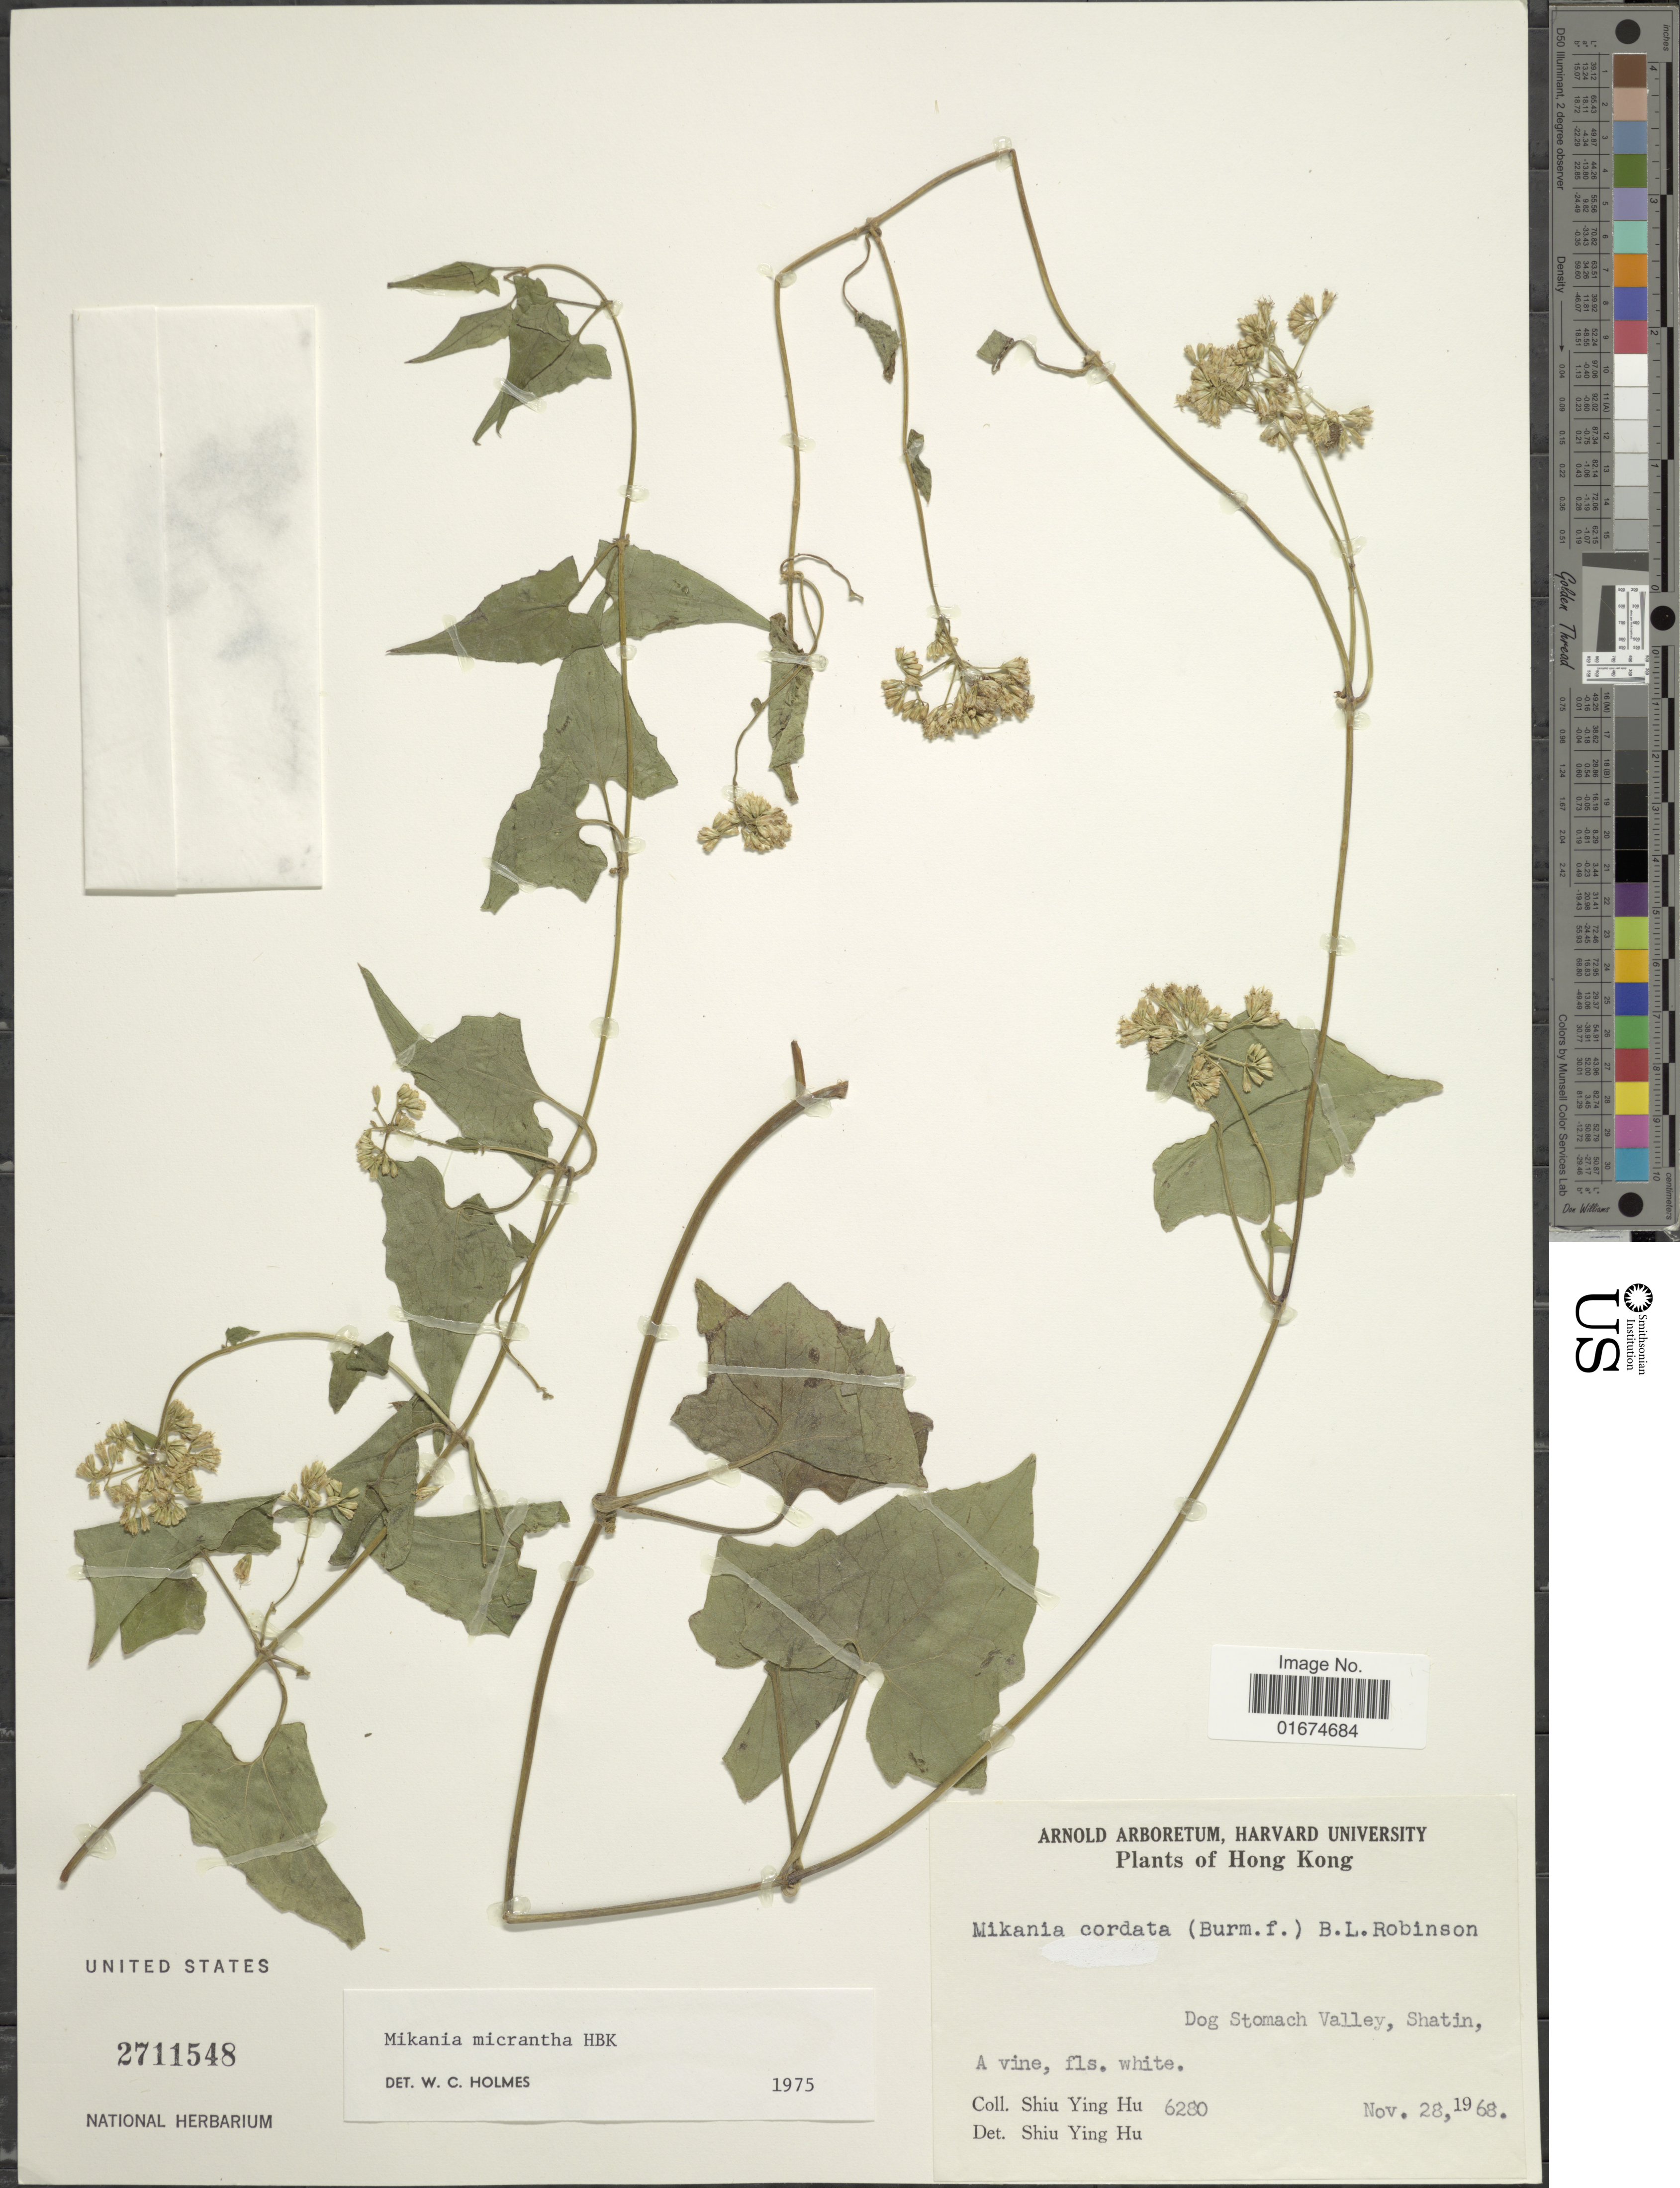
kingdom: Plantae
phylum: Tracheophyta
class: Magnoliopsida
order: Asterales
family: Asteraceae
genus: Mikania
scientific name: Mikania micrantha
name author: Kunth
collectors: S. Y. Hu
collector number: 6280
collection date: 1968-11-28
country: China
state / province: Hong Kong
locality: Dog Stomach Valley, Shatin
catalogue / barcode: US 2711548